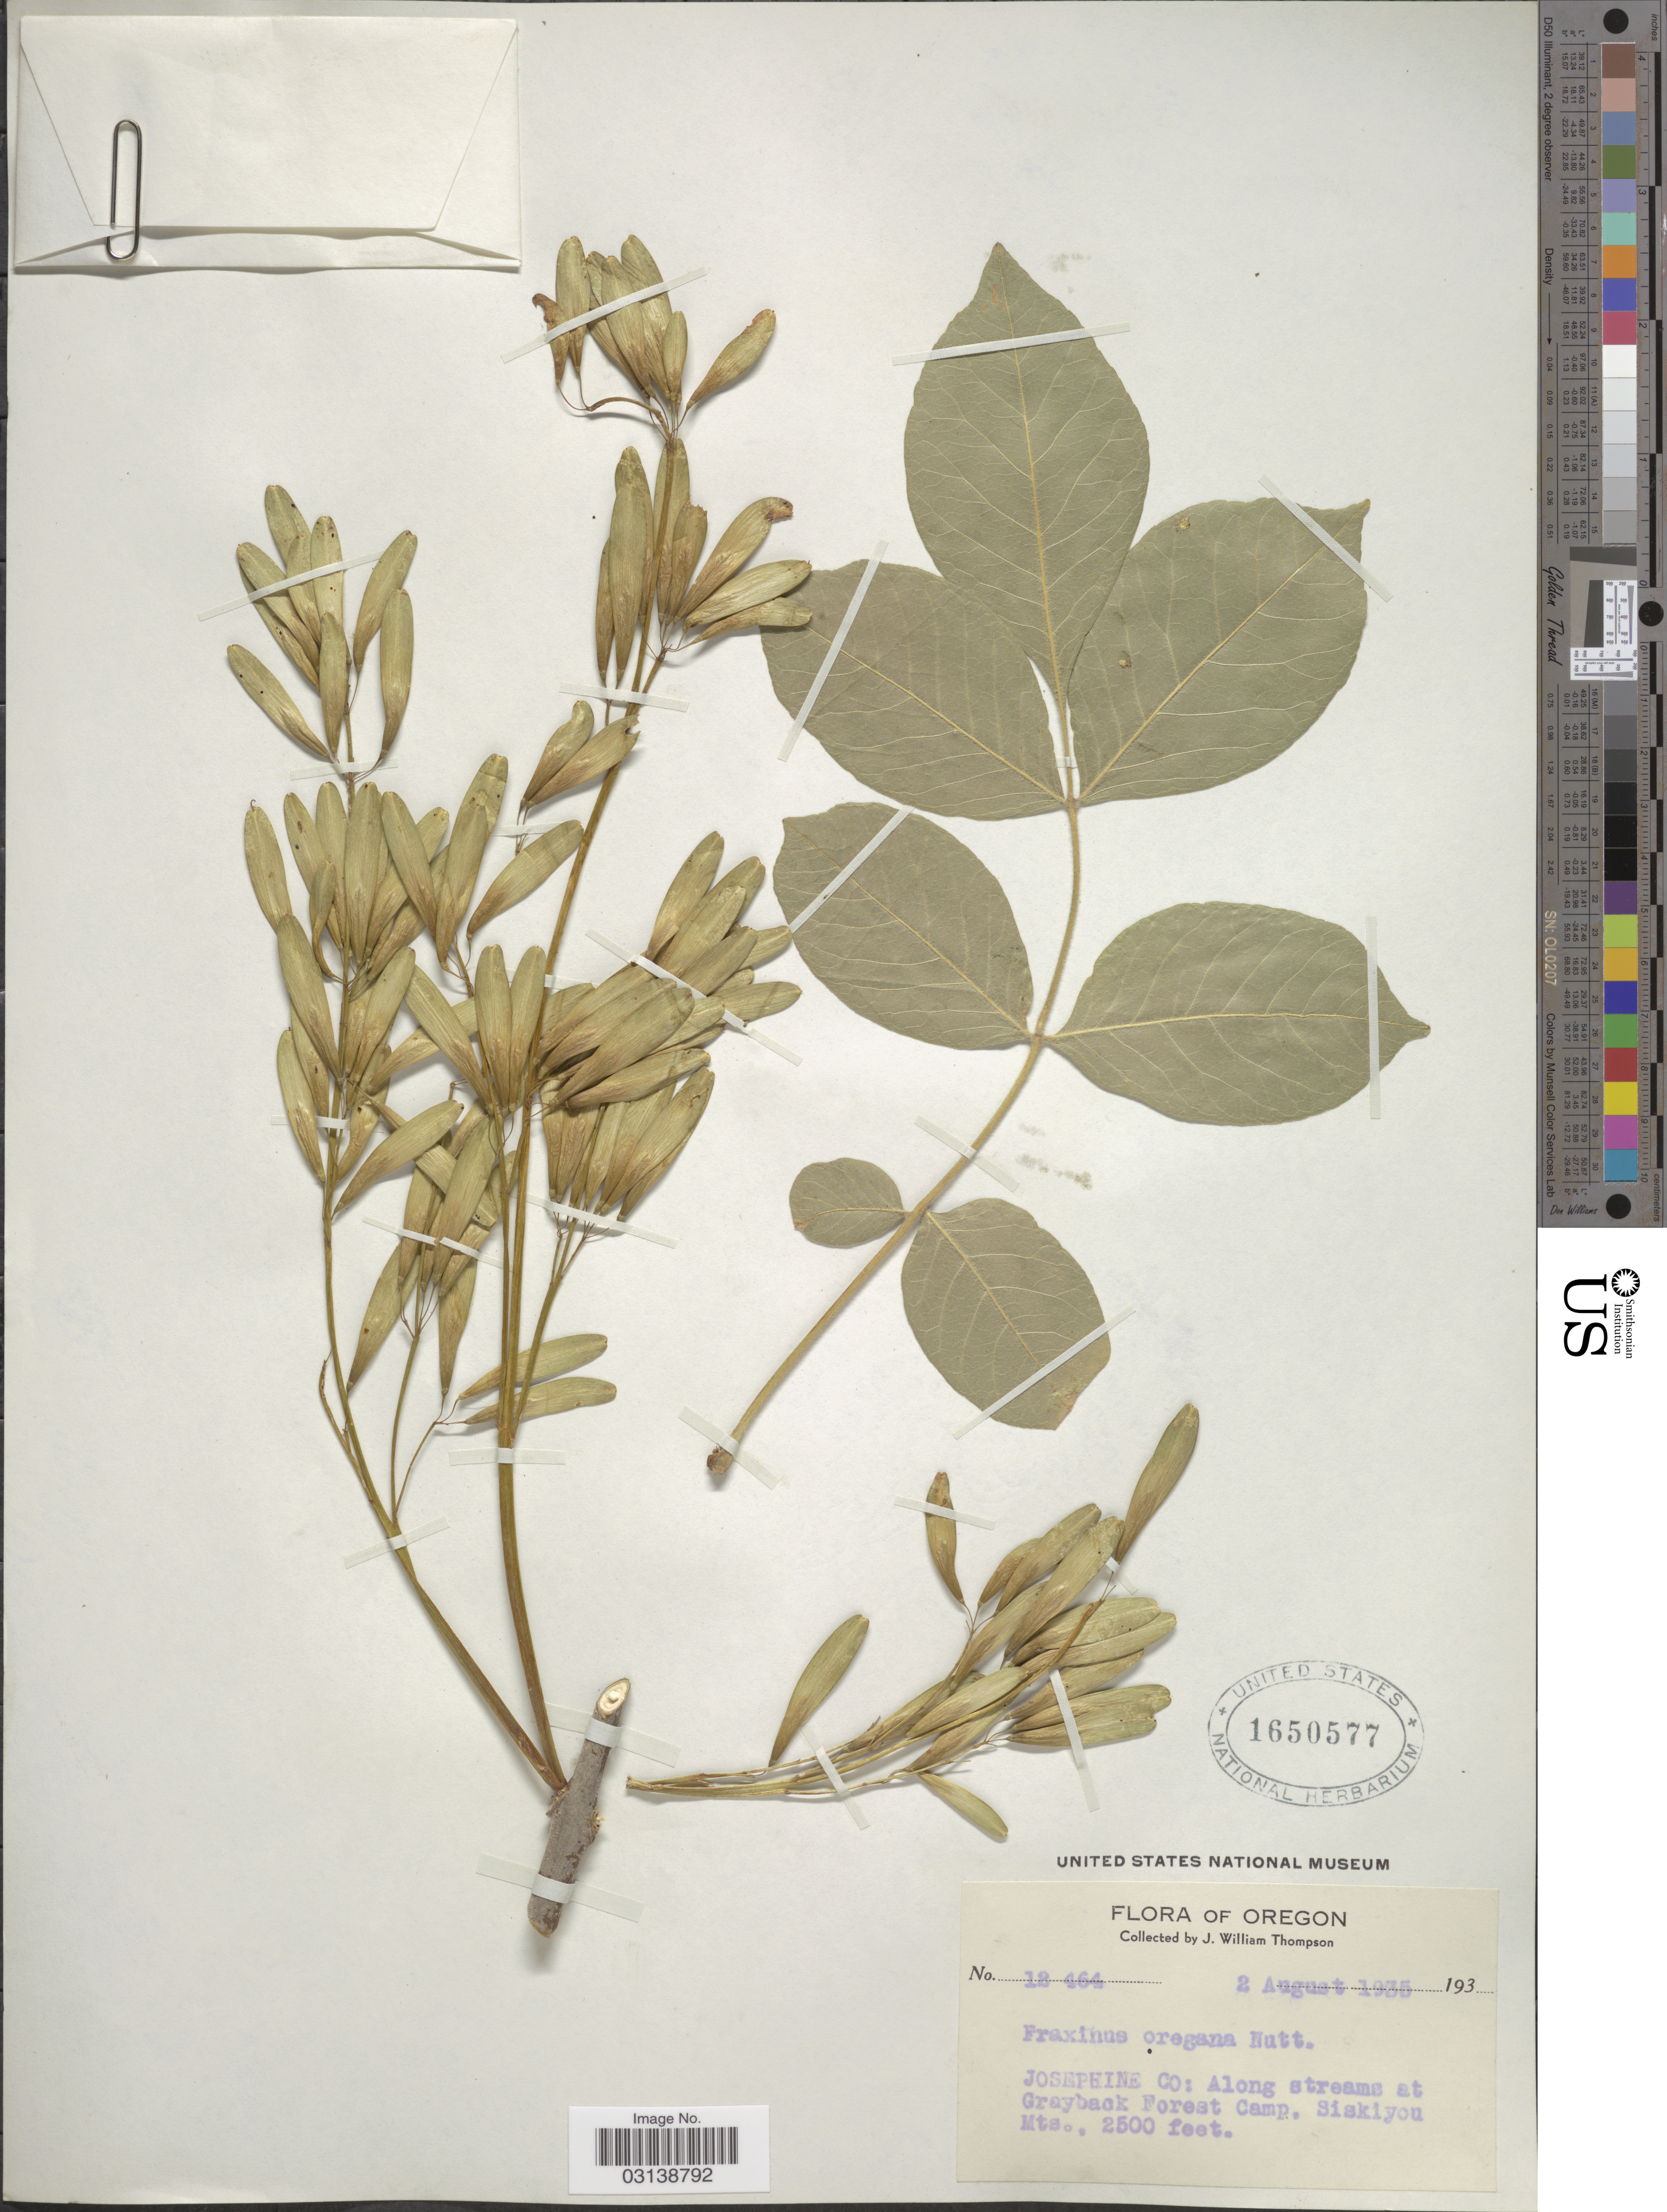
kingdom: Plantae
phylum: Tracheophyta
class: Magnoliopsida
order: Lamiales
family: Oleaceae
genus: Fraxinus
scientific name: Fraxinus latifolia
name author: Benth.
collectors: J. W. Thompson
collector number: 12464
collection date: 1935-08-02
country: United States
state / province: Oregon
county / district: Josephine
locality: Josephine Co: Along streams at Grayback Forest Camp, Siskiyou Mts.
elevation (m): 762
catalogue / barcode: US 1650577